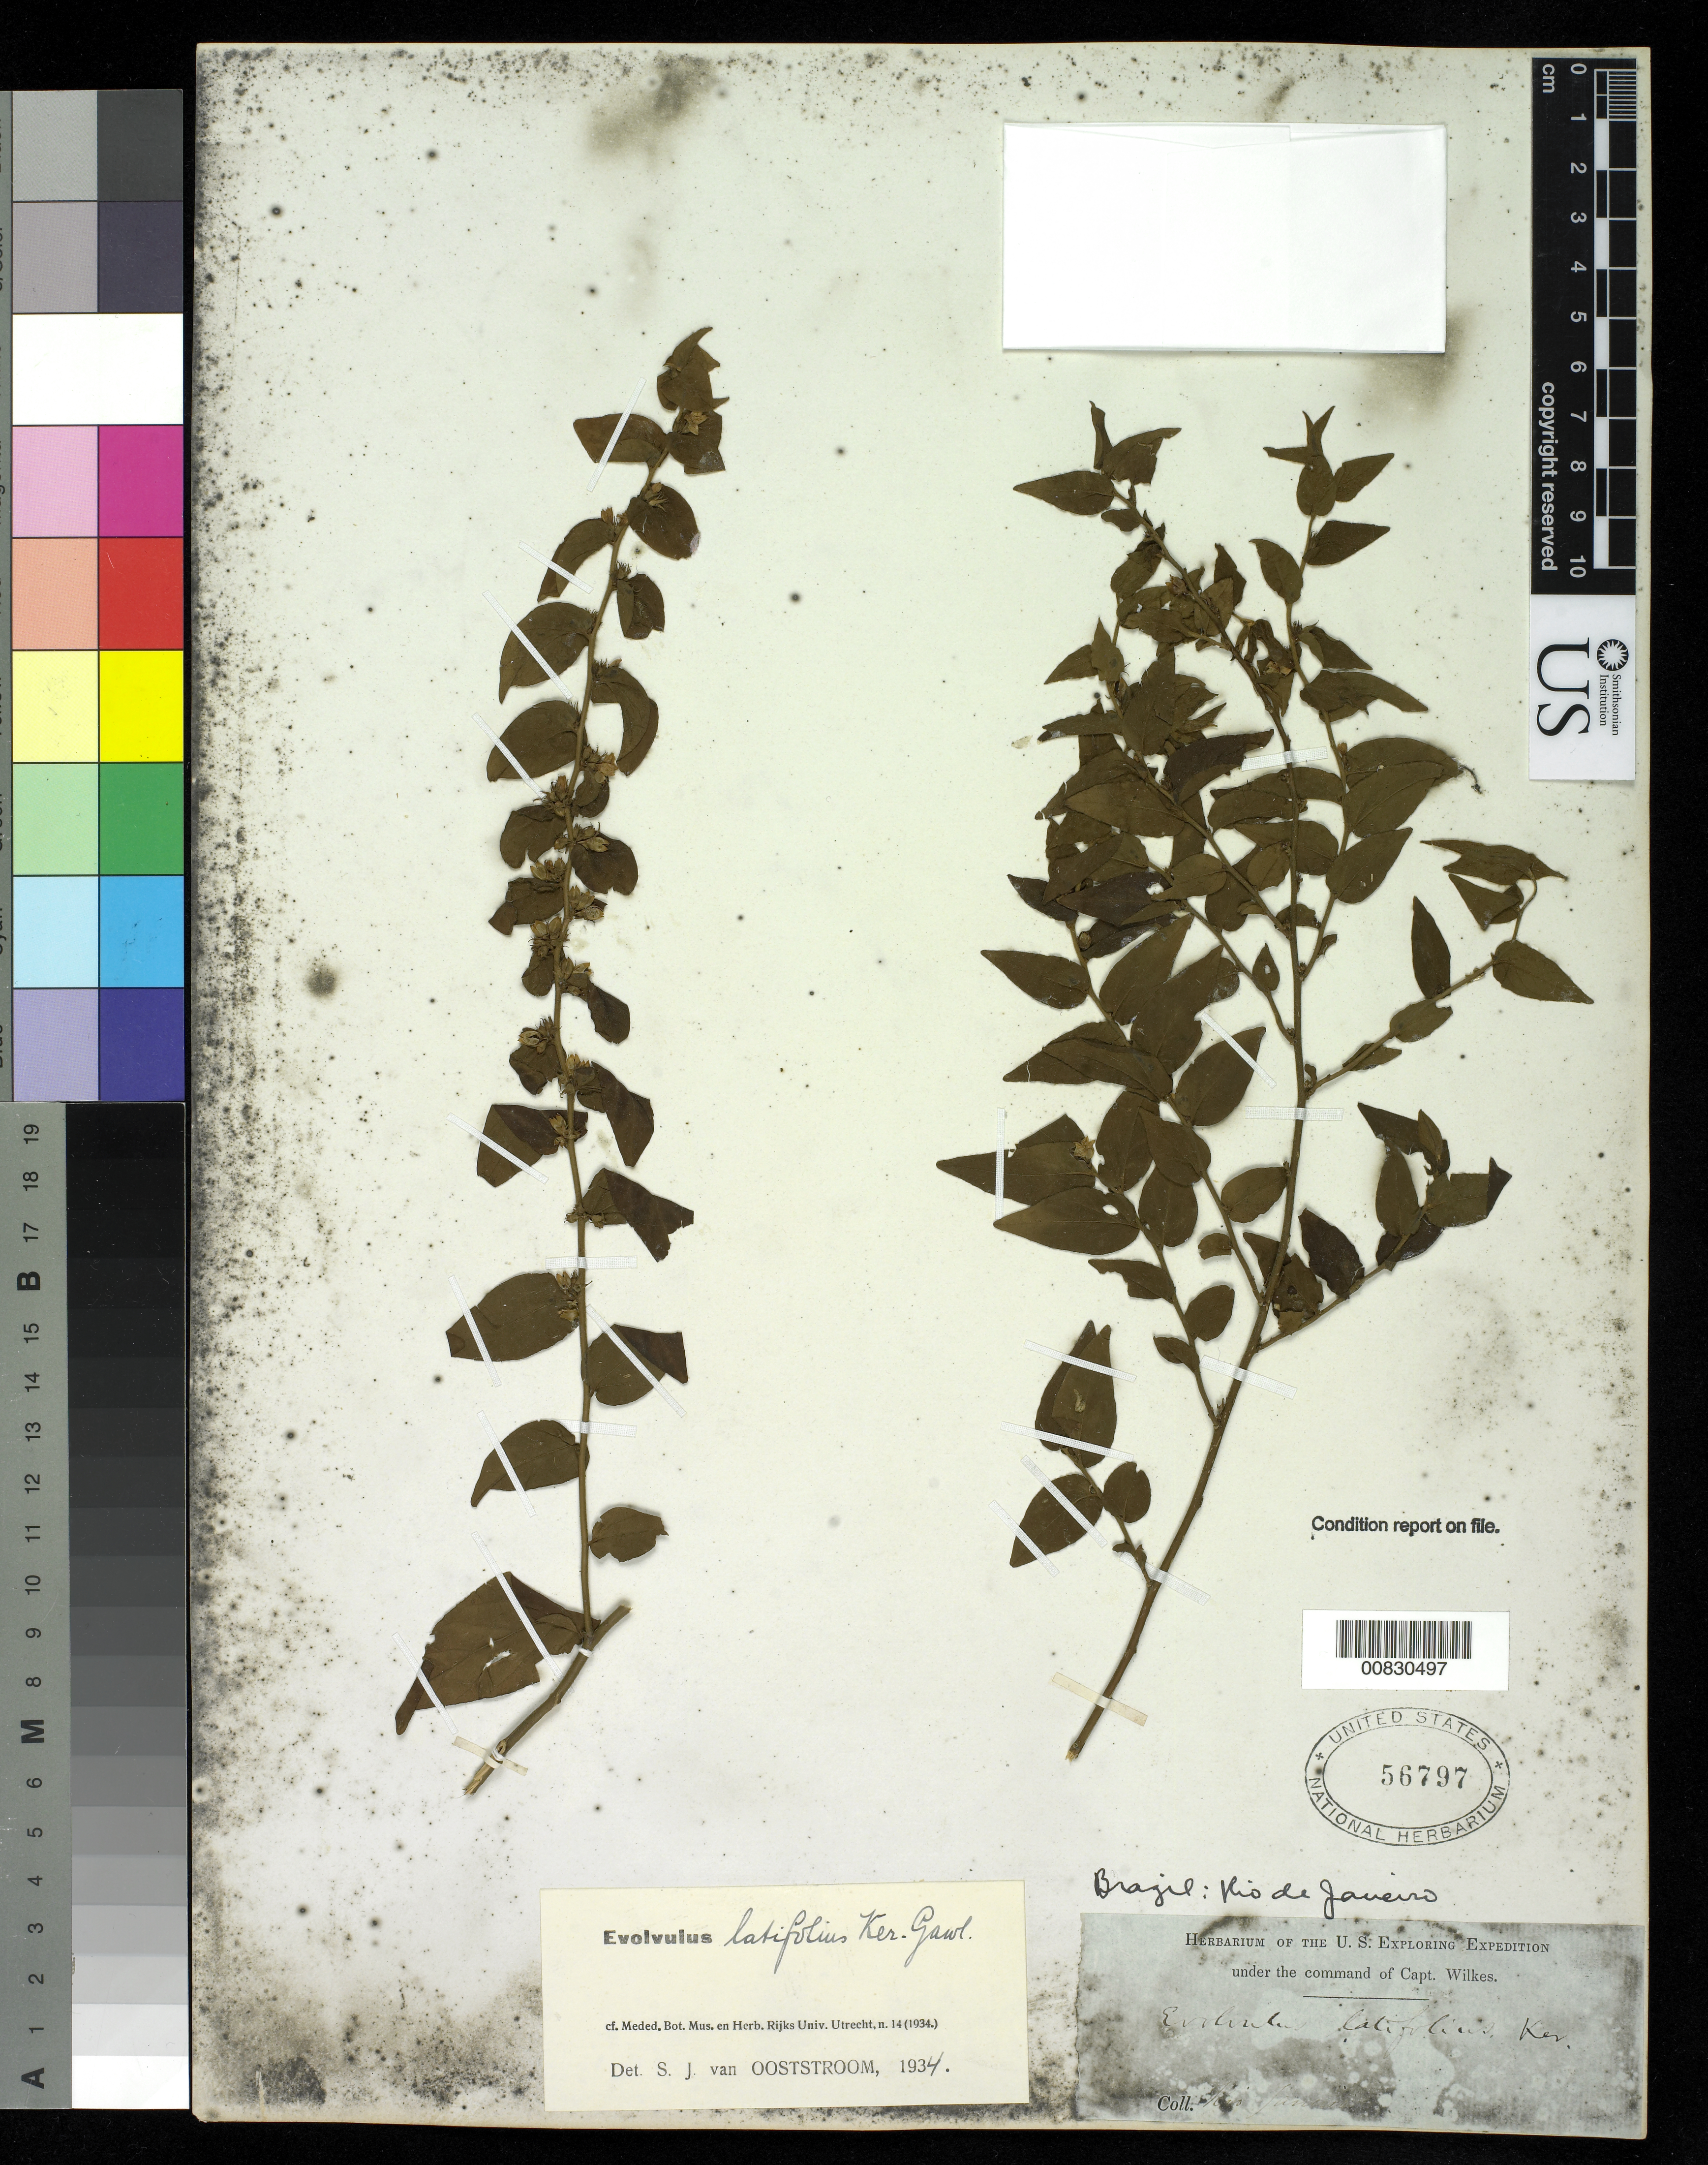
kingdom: Plantae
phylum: Tracheophyta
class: Magnoliopsida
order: Solanales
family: Convolvulaceae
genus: Evolvulus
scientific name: Evolvulus latifolius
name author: Ker Gawl.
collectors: Wilkes Explor. Exped.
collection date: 1838/1842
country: Brazil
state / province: Rio de Janeiro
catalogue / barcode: US 56797